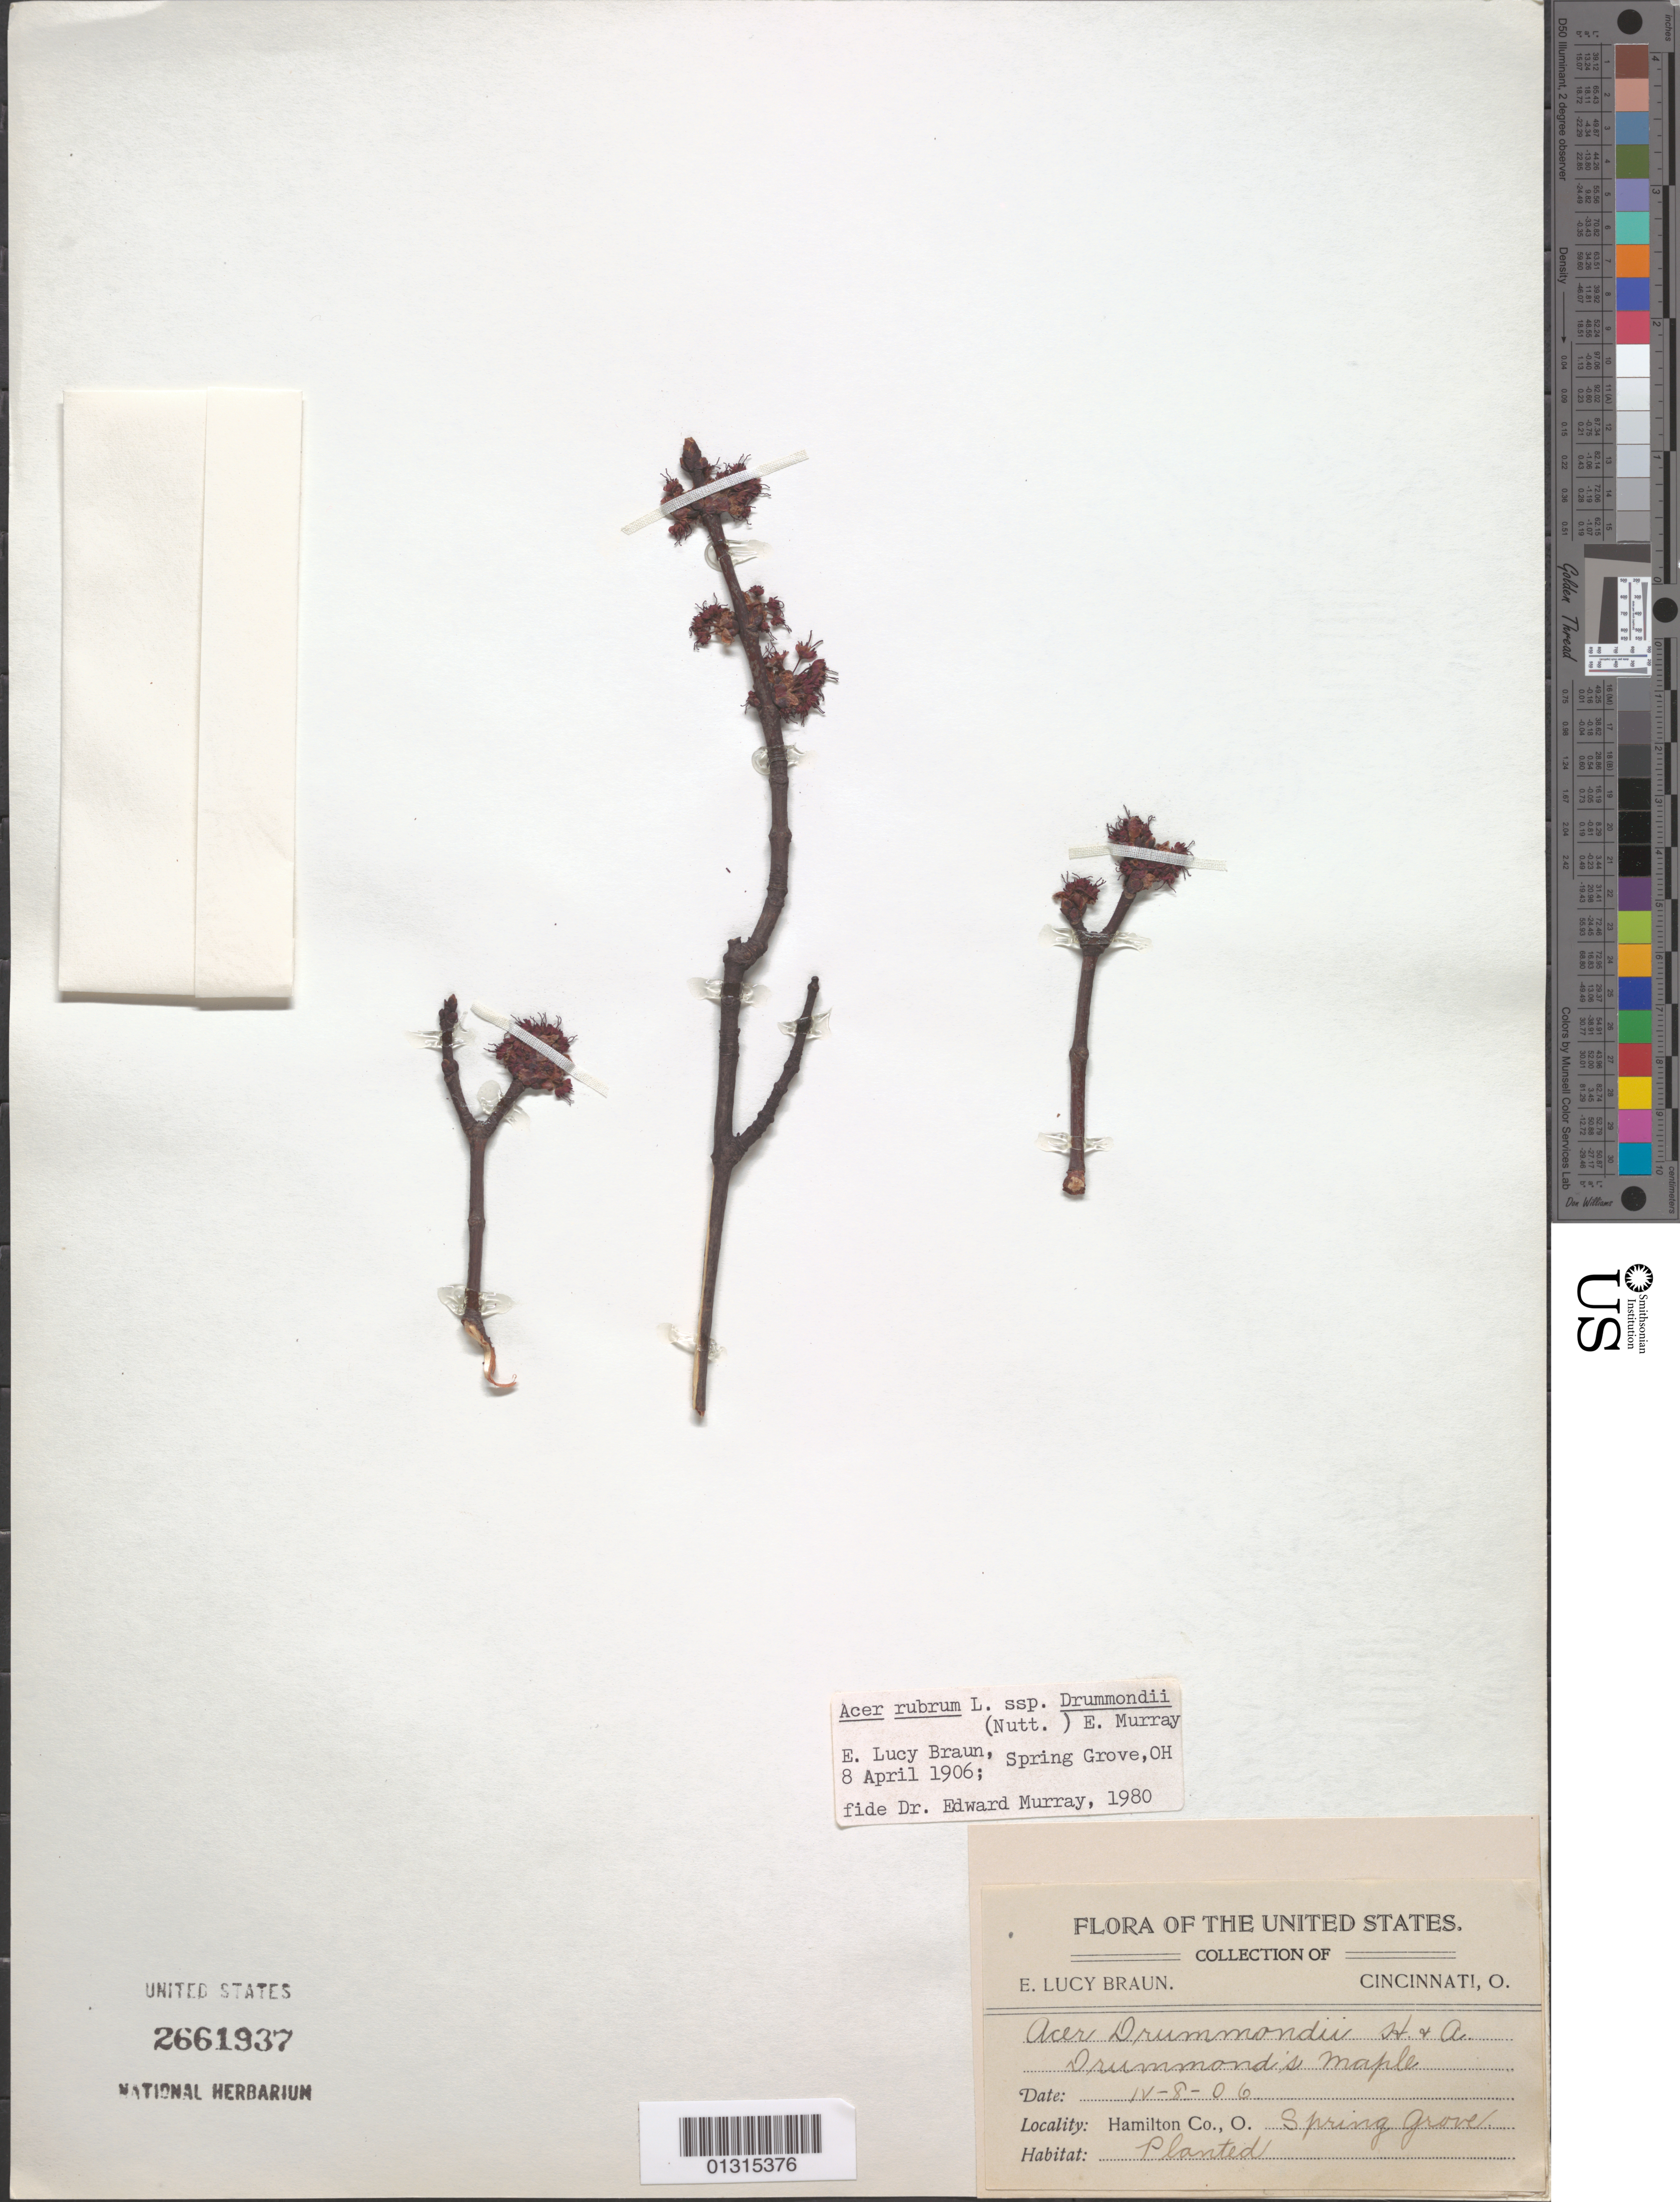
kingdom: Plantae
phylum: Tracheophyta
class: Magnoliopsida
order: Sapindales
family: Sapindaceae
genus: Acer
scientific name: Acer rubrum var. drummondi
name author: (Hook. & Arn. ex Nutt.) Sarg.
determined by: Murray, Edward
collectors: E. L. Braun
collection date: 1906-04-08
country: United States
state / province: Ohio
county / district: Hamilton County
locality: Hamilton County, Spring Grove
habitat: Planted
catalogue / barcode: US 2661937